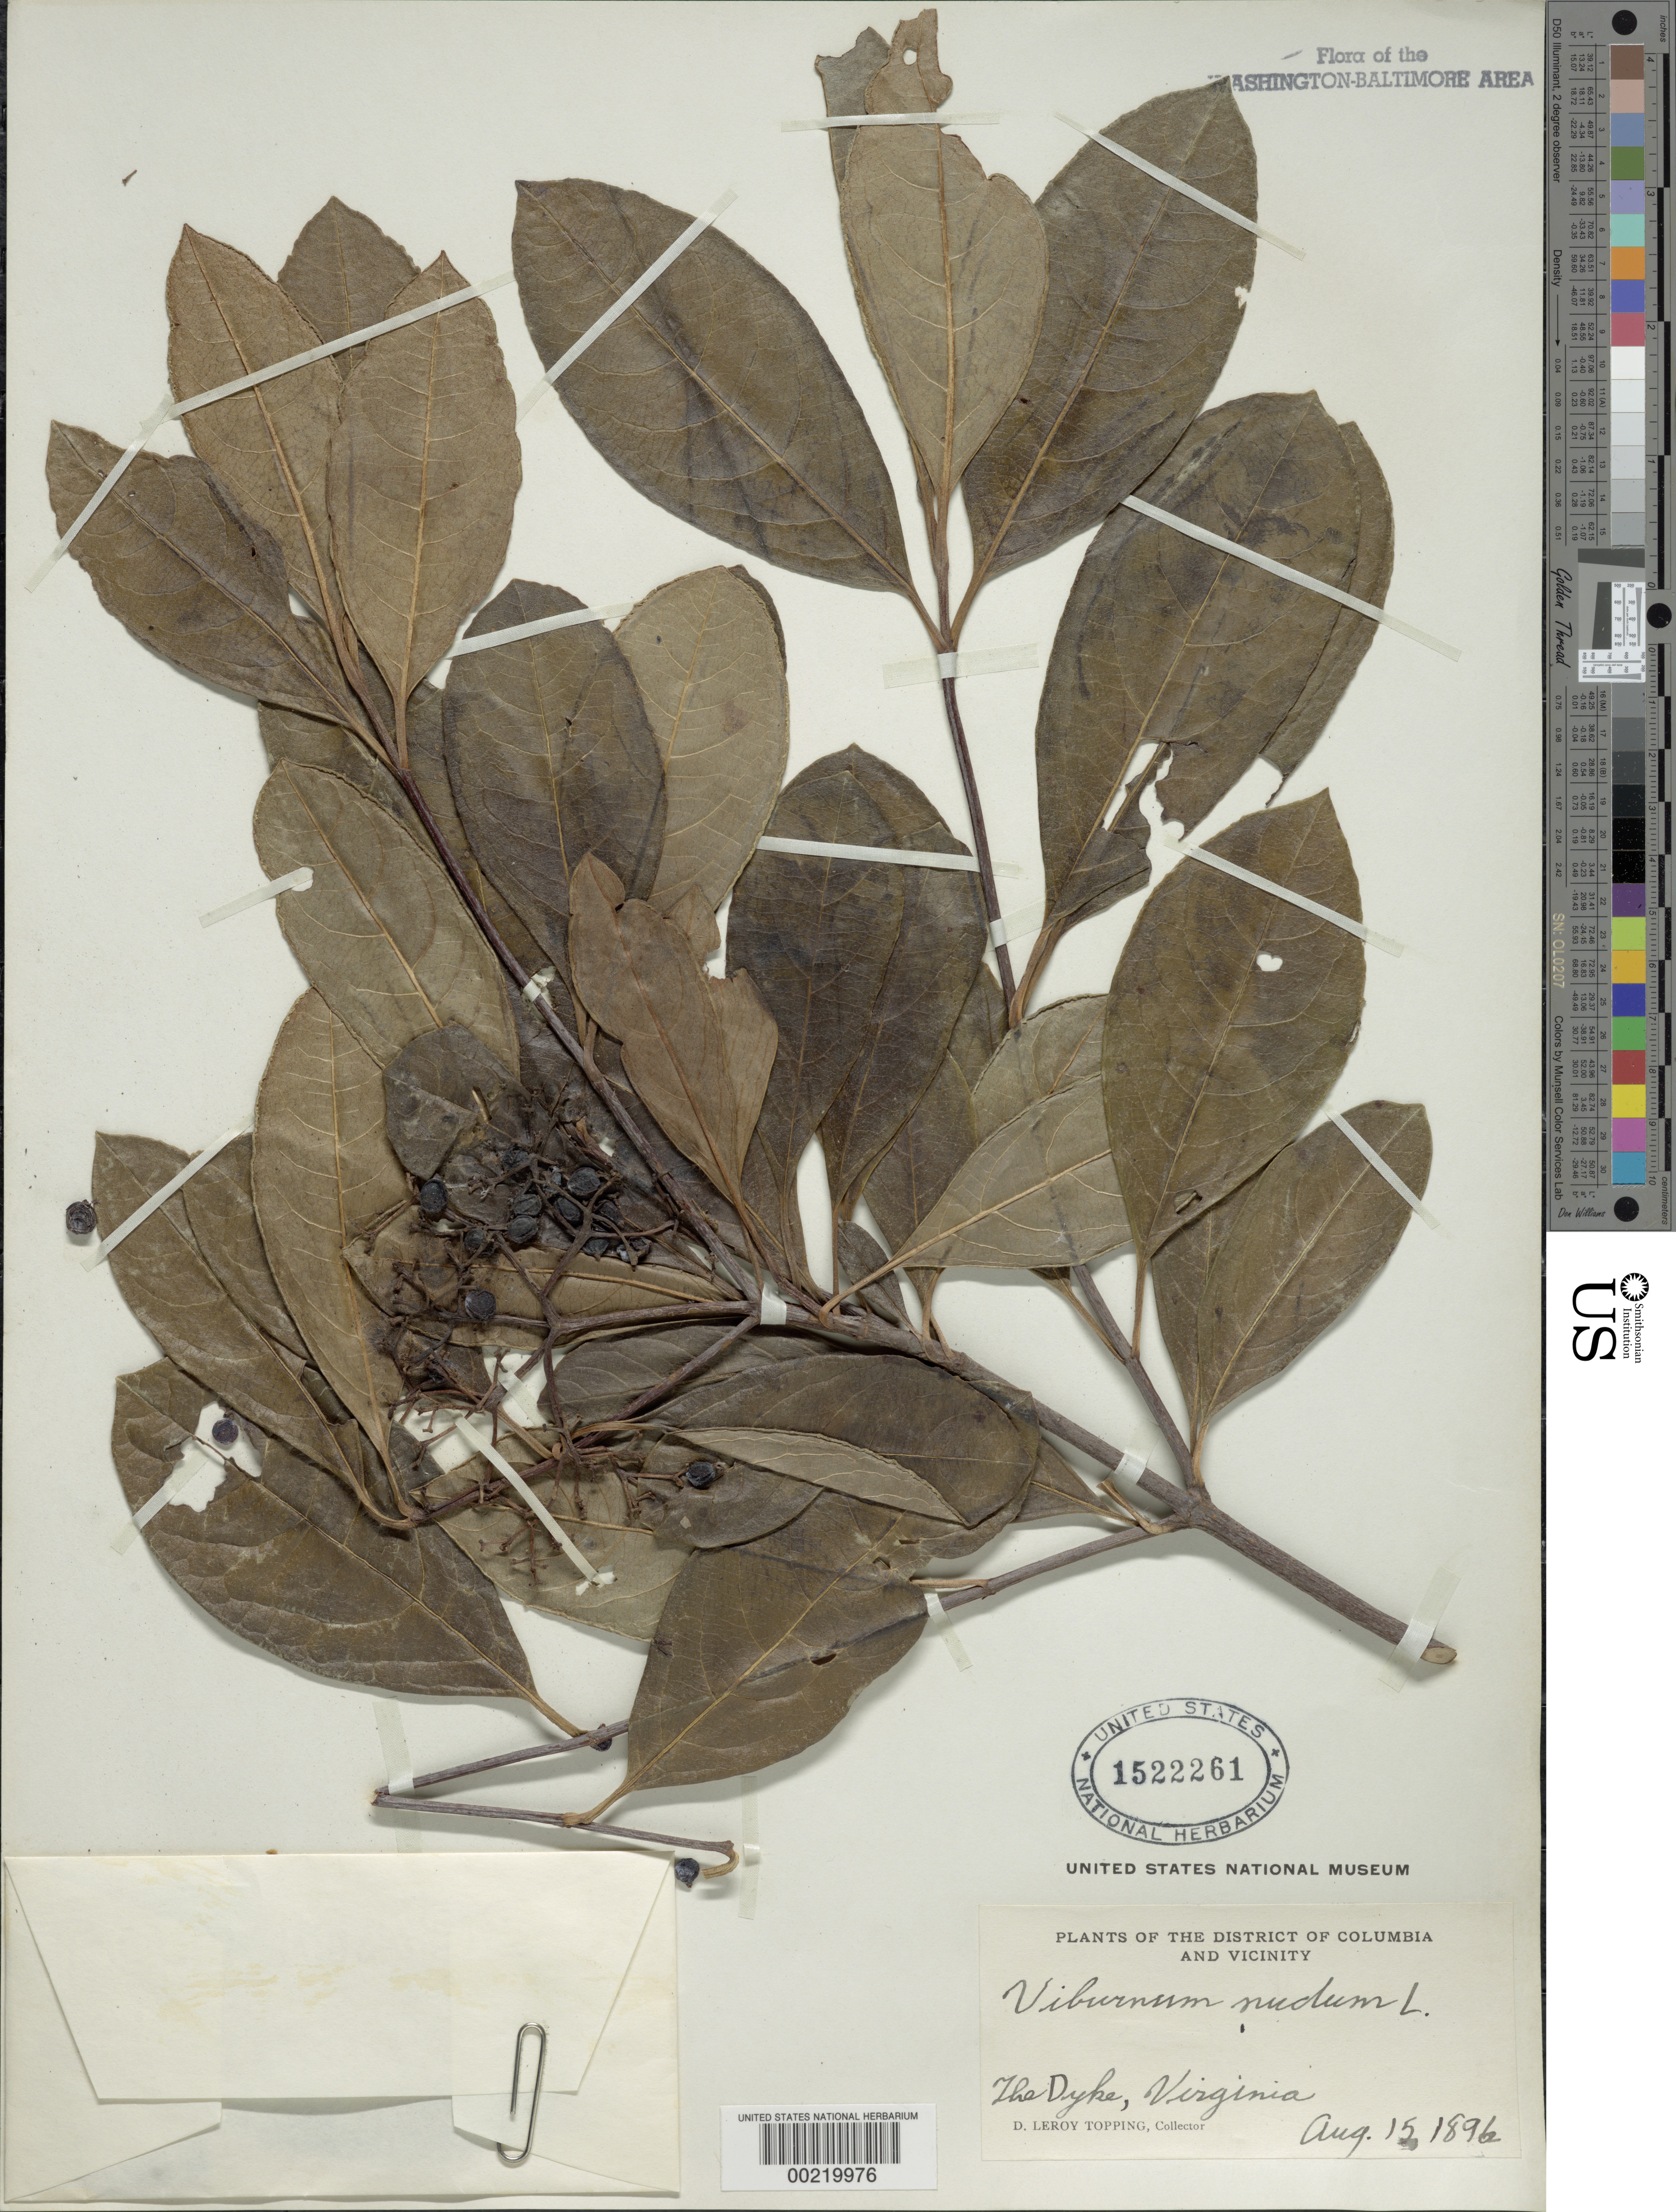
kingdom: Plantae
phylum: Tracheophyta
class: Magnoliopsida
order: Dipsacales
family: Viburnaceae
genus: Viburnum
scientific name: Viburnum nudum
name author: L.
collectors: D. L. Topping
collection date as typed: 15 Aug 1896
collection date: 1896-08-15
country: United States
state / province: Virginia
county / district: Fairfax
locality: Dyke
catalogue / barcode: US 1522261